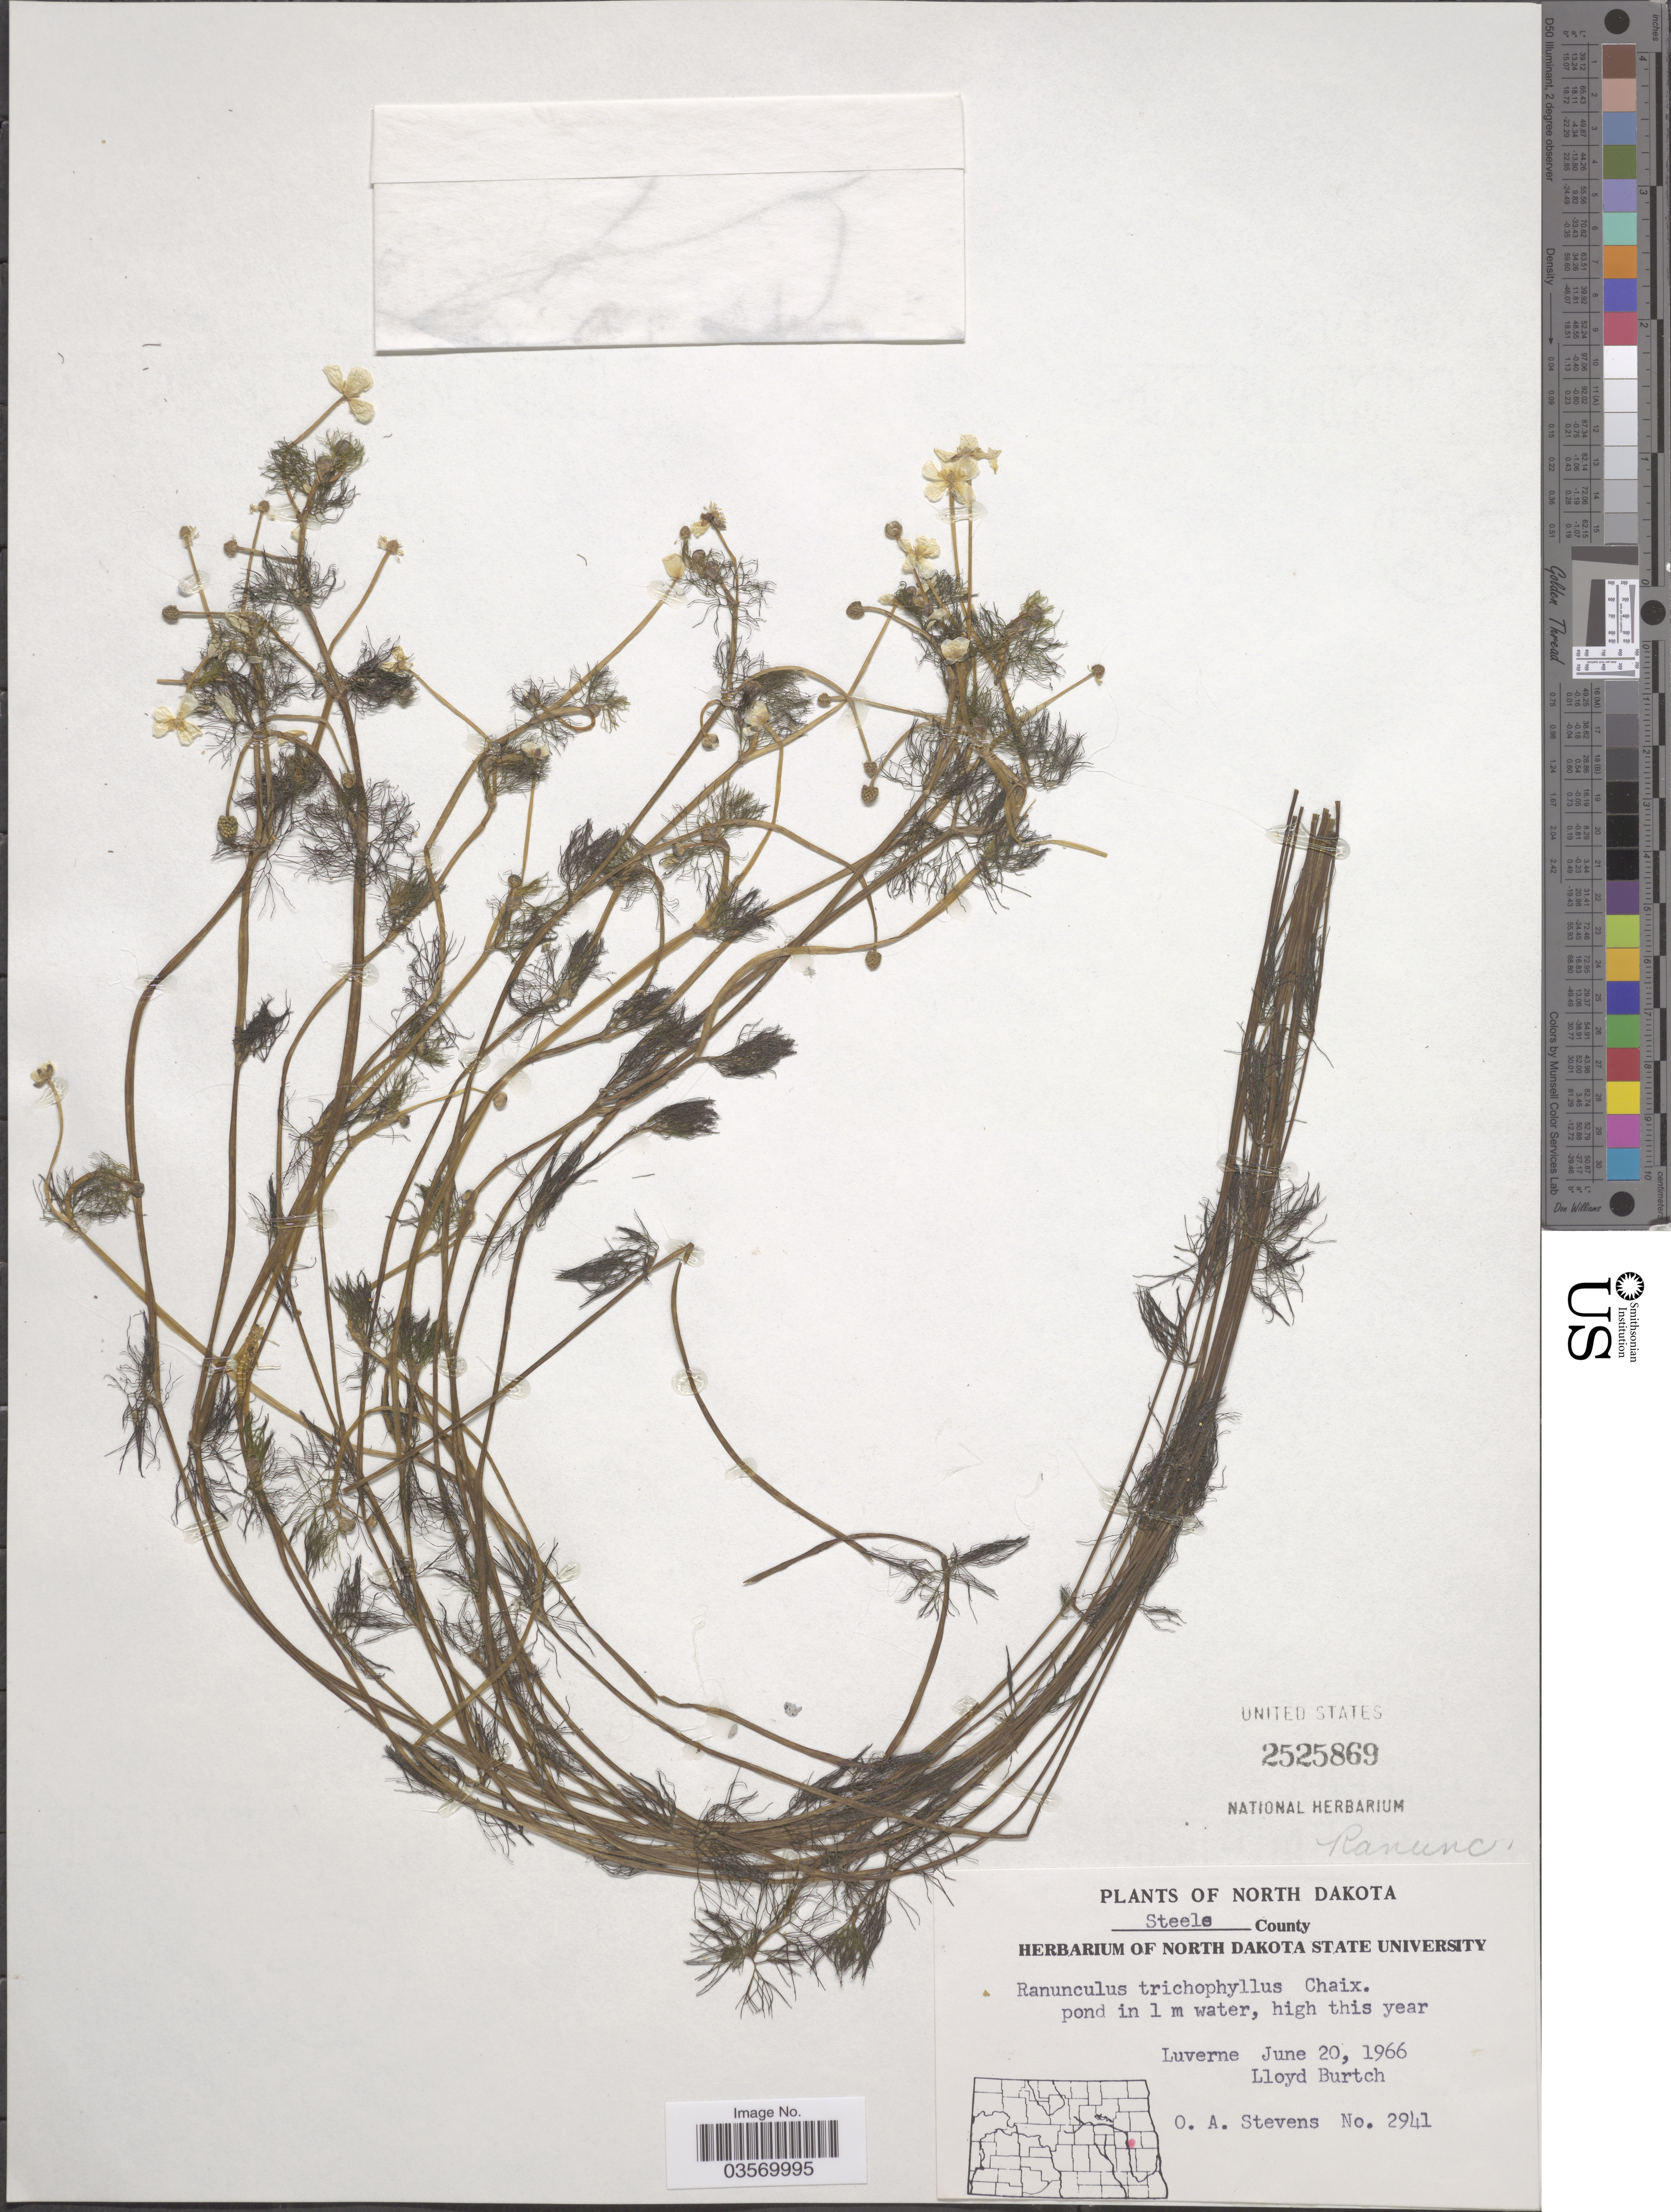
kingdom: Plantae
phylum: Tracheophyta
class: Magnoliopsida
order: Ranunculales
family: Ranunculaceae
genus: Ranunculus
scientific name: Ranunculus trichophyllus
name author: Chaix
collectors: O. A. Stevens & L. Burtch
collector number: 2941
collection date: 1966-06-20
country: United States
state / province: North Dakota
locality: Steele County. Luverne.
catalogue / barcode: US 2525869